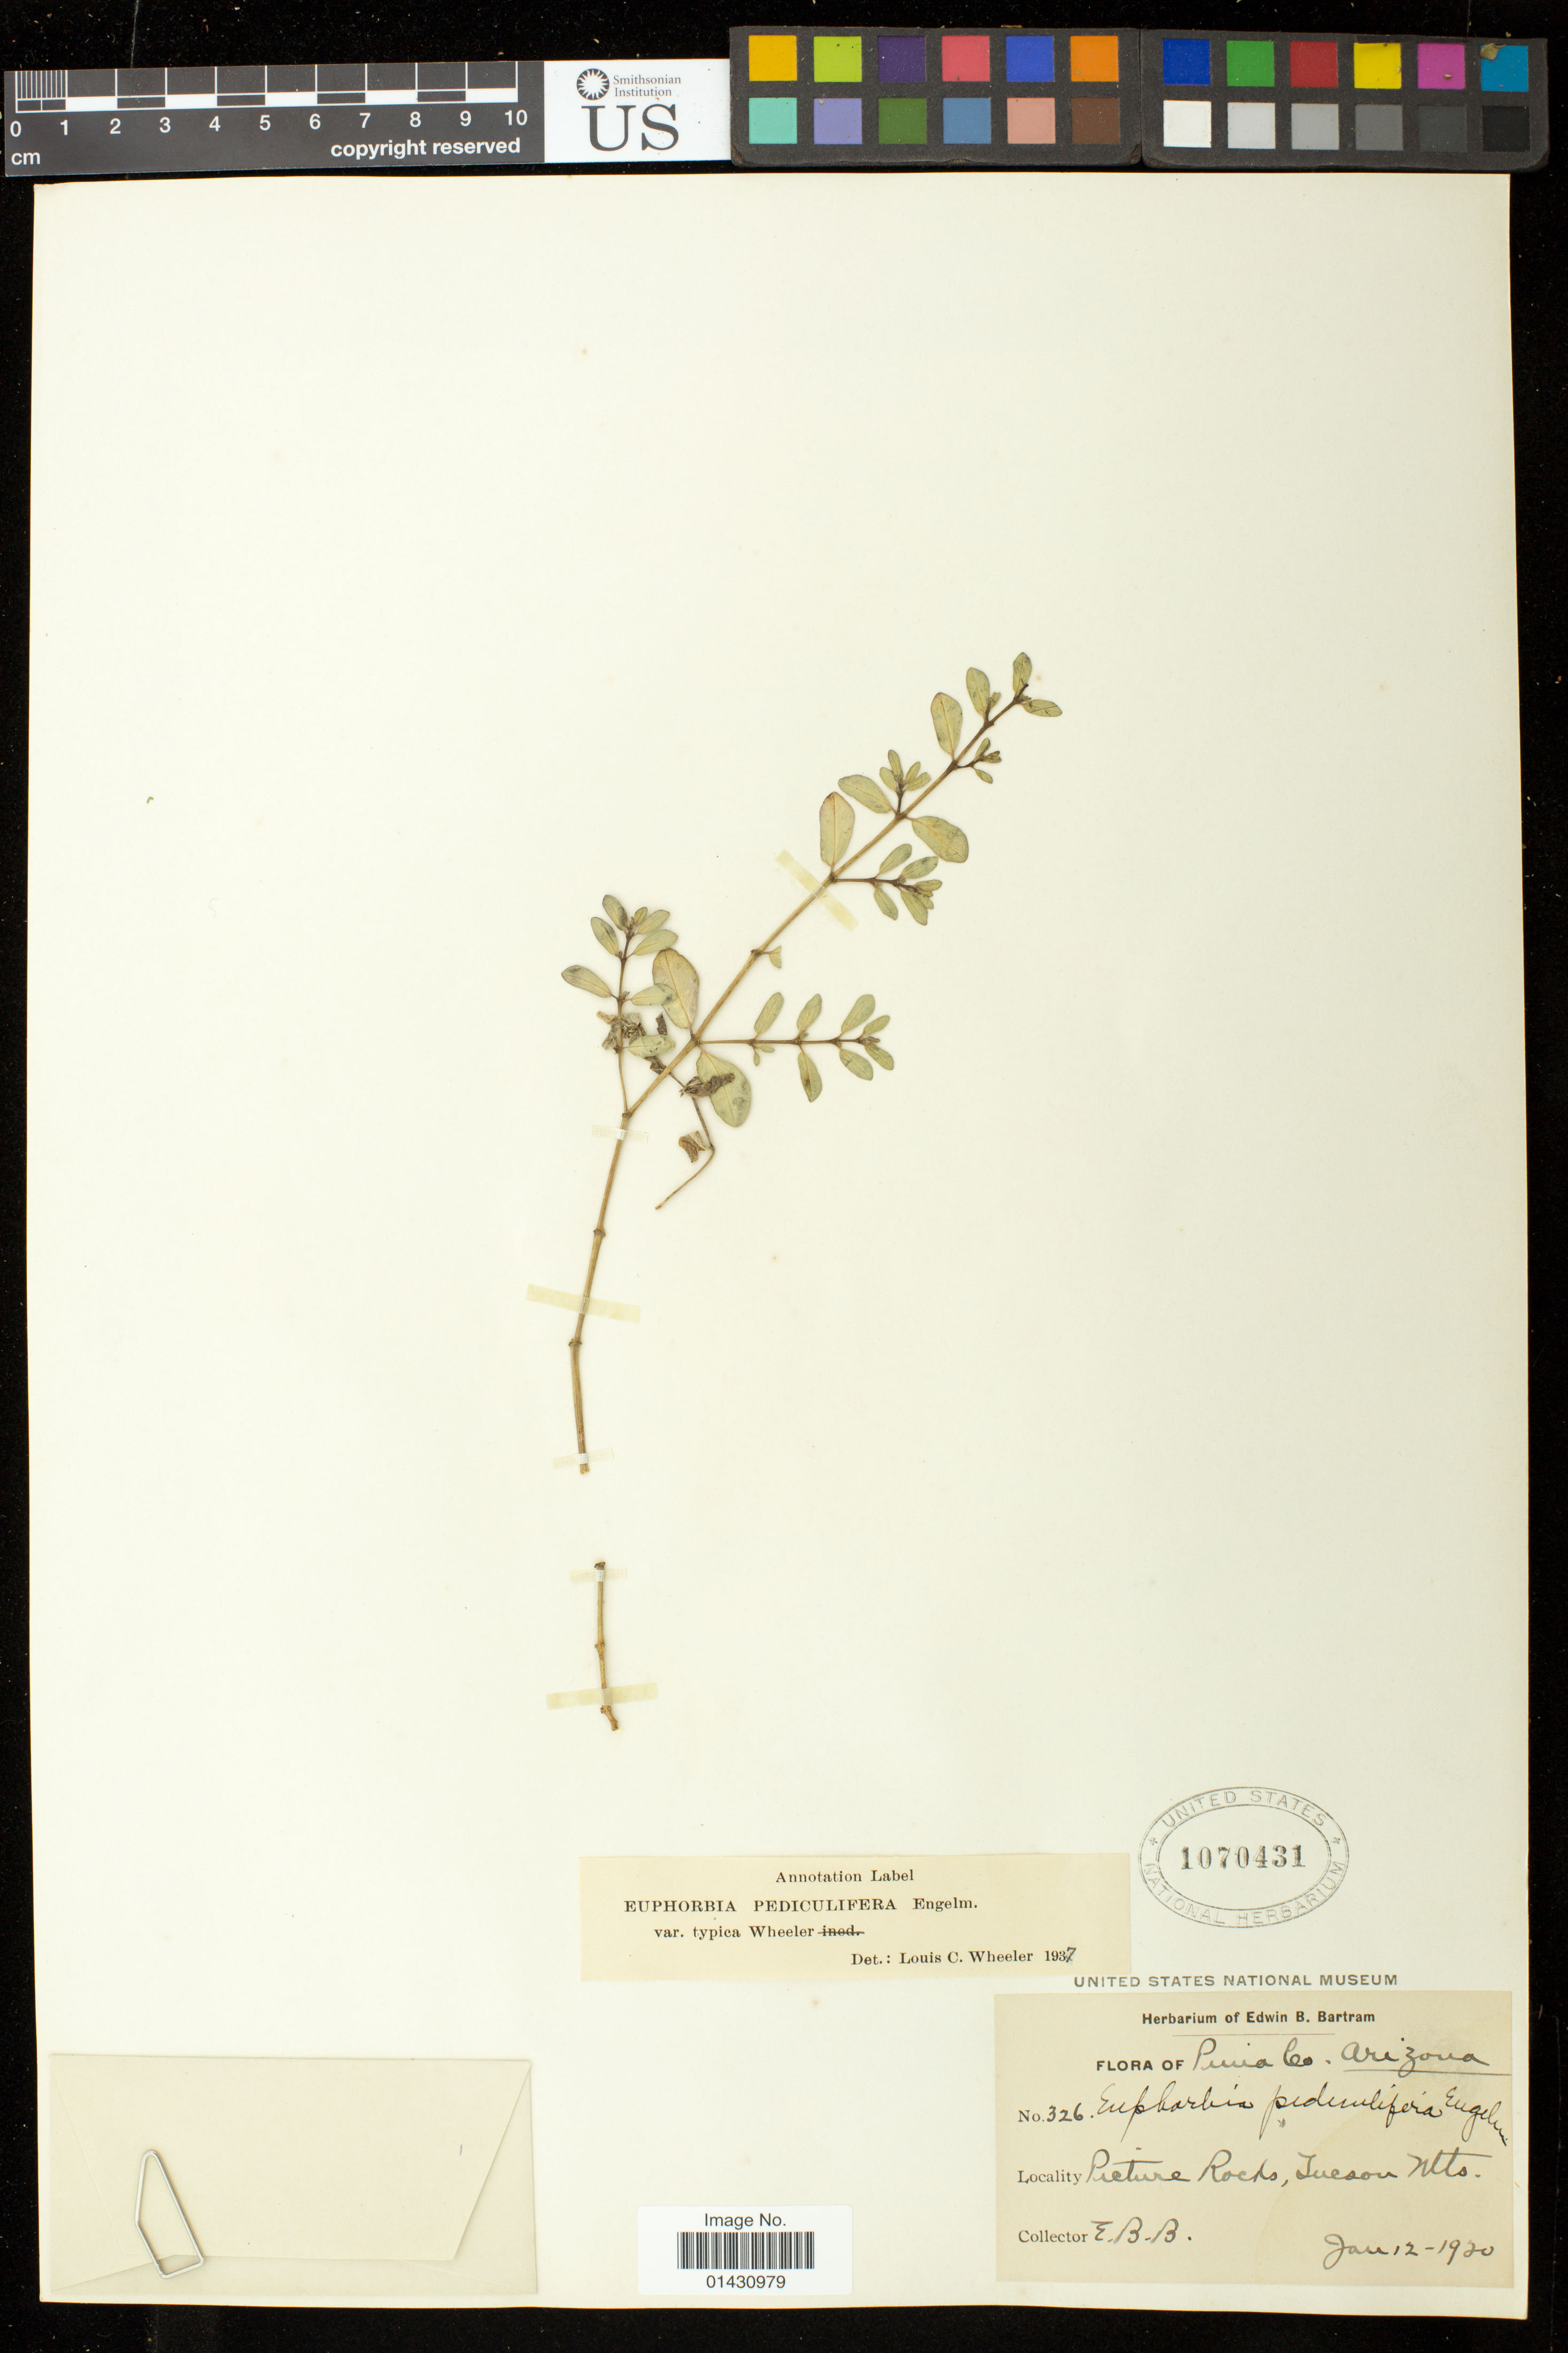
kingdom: Plantae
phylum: Tracheophyta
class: Magnoliopsida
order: Malpighiales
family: Euphorbiaceae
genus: Euphorbia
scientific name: Euphorbia pediculifera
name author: Engelm.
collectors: E. B. Bartram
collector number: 326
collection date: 1920-01-12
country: United States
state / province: Arizona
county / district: Pima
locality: Picture Rocks, Tucson Mts.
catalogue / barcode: US 1070431